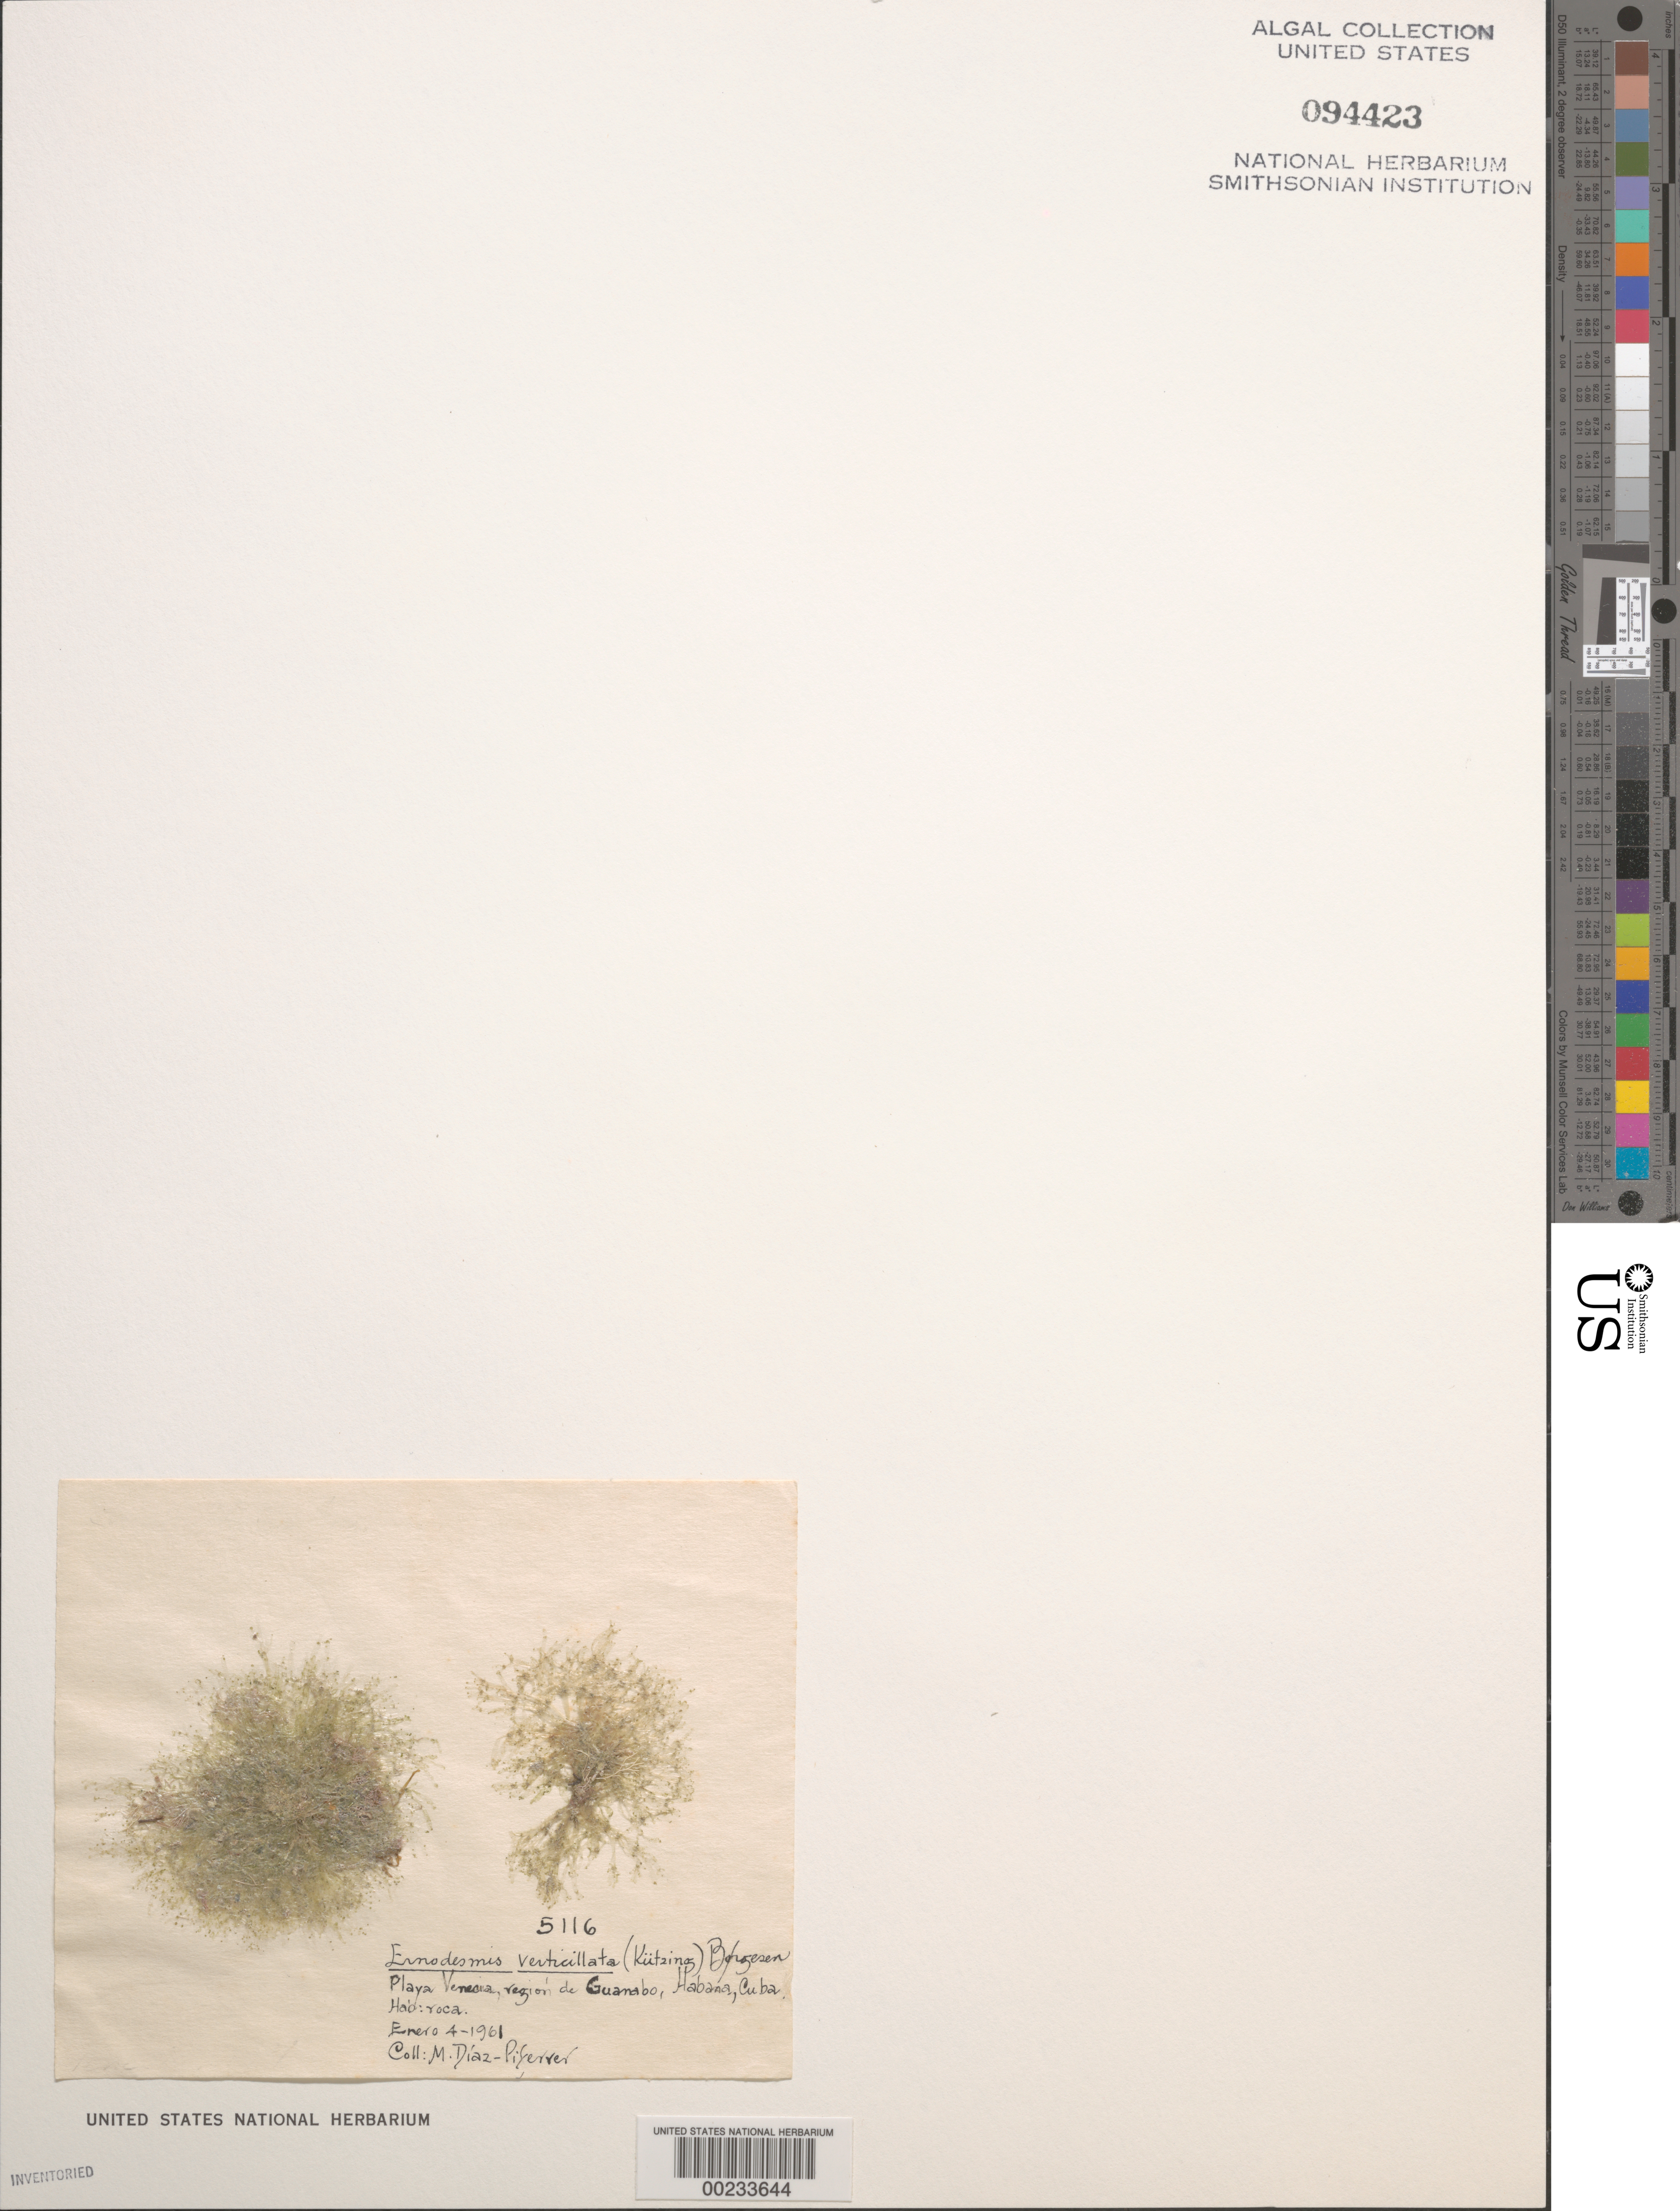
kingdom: Plantae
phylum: Chlorophyta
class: Ulvophyceae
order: Siphonocladales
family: Siphonocladaceae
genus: Ernodesmis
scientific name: Ernodesmis verticillata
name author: (Kütz.) Børgesen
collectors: M. Diaz-Piferrer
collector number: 5116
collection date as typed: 04 Jan 1961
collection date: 1961-01-04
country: Cuba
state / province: La Habana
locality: Playa venecia, guanabo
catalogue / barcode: US 94423